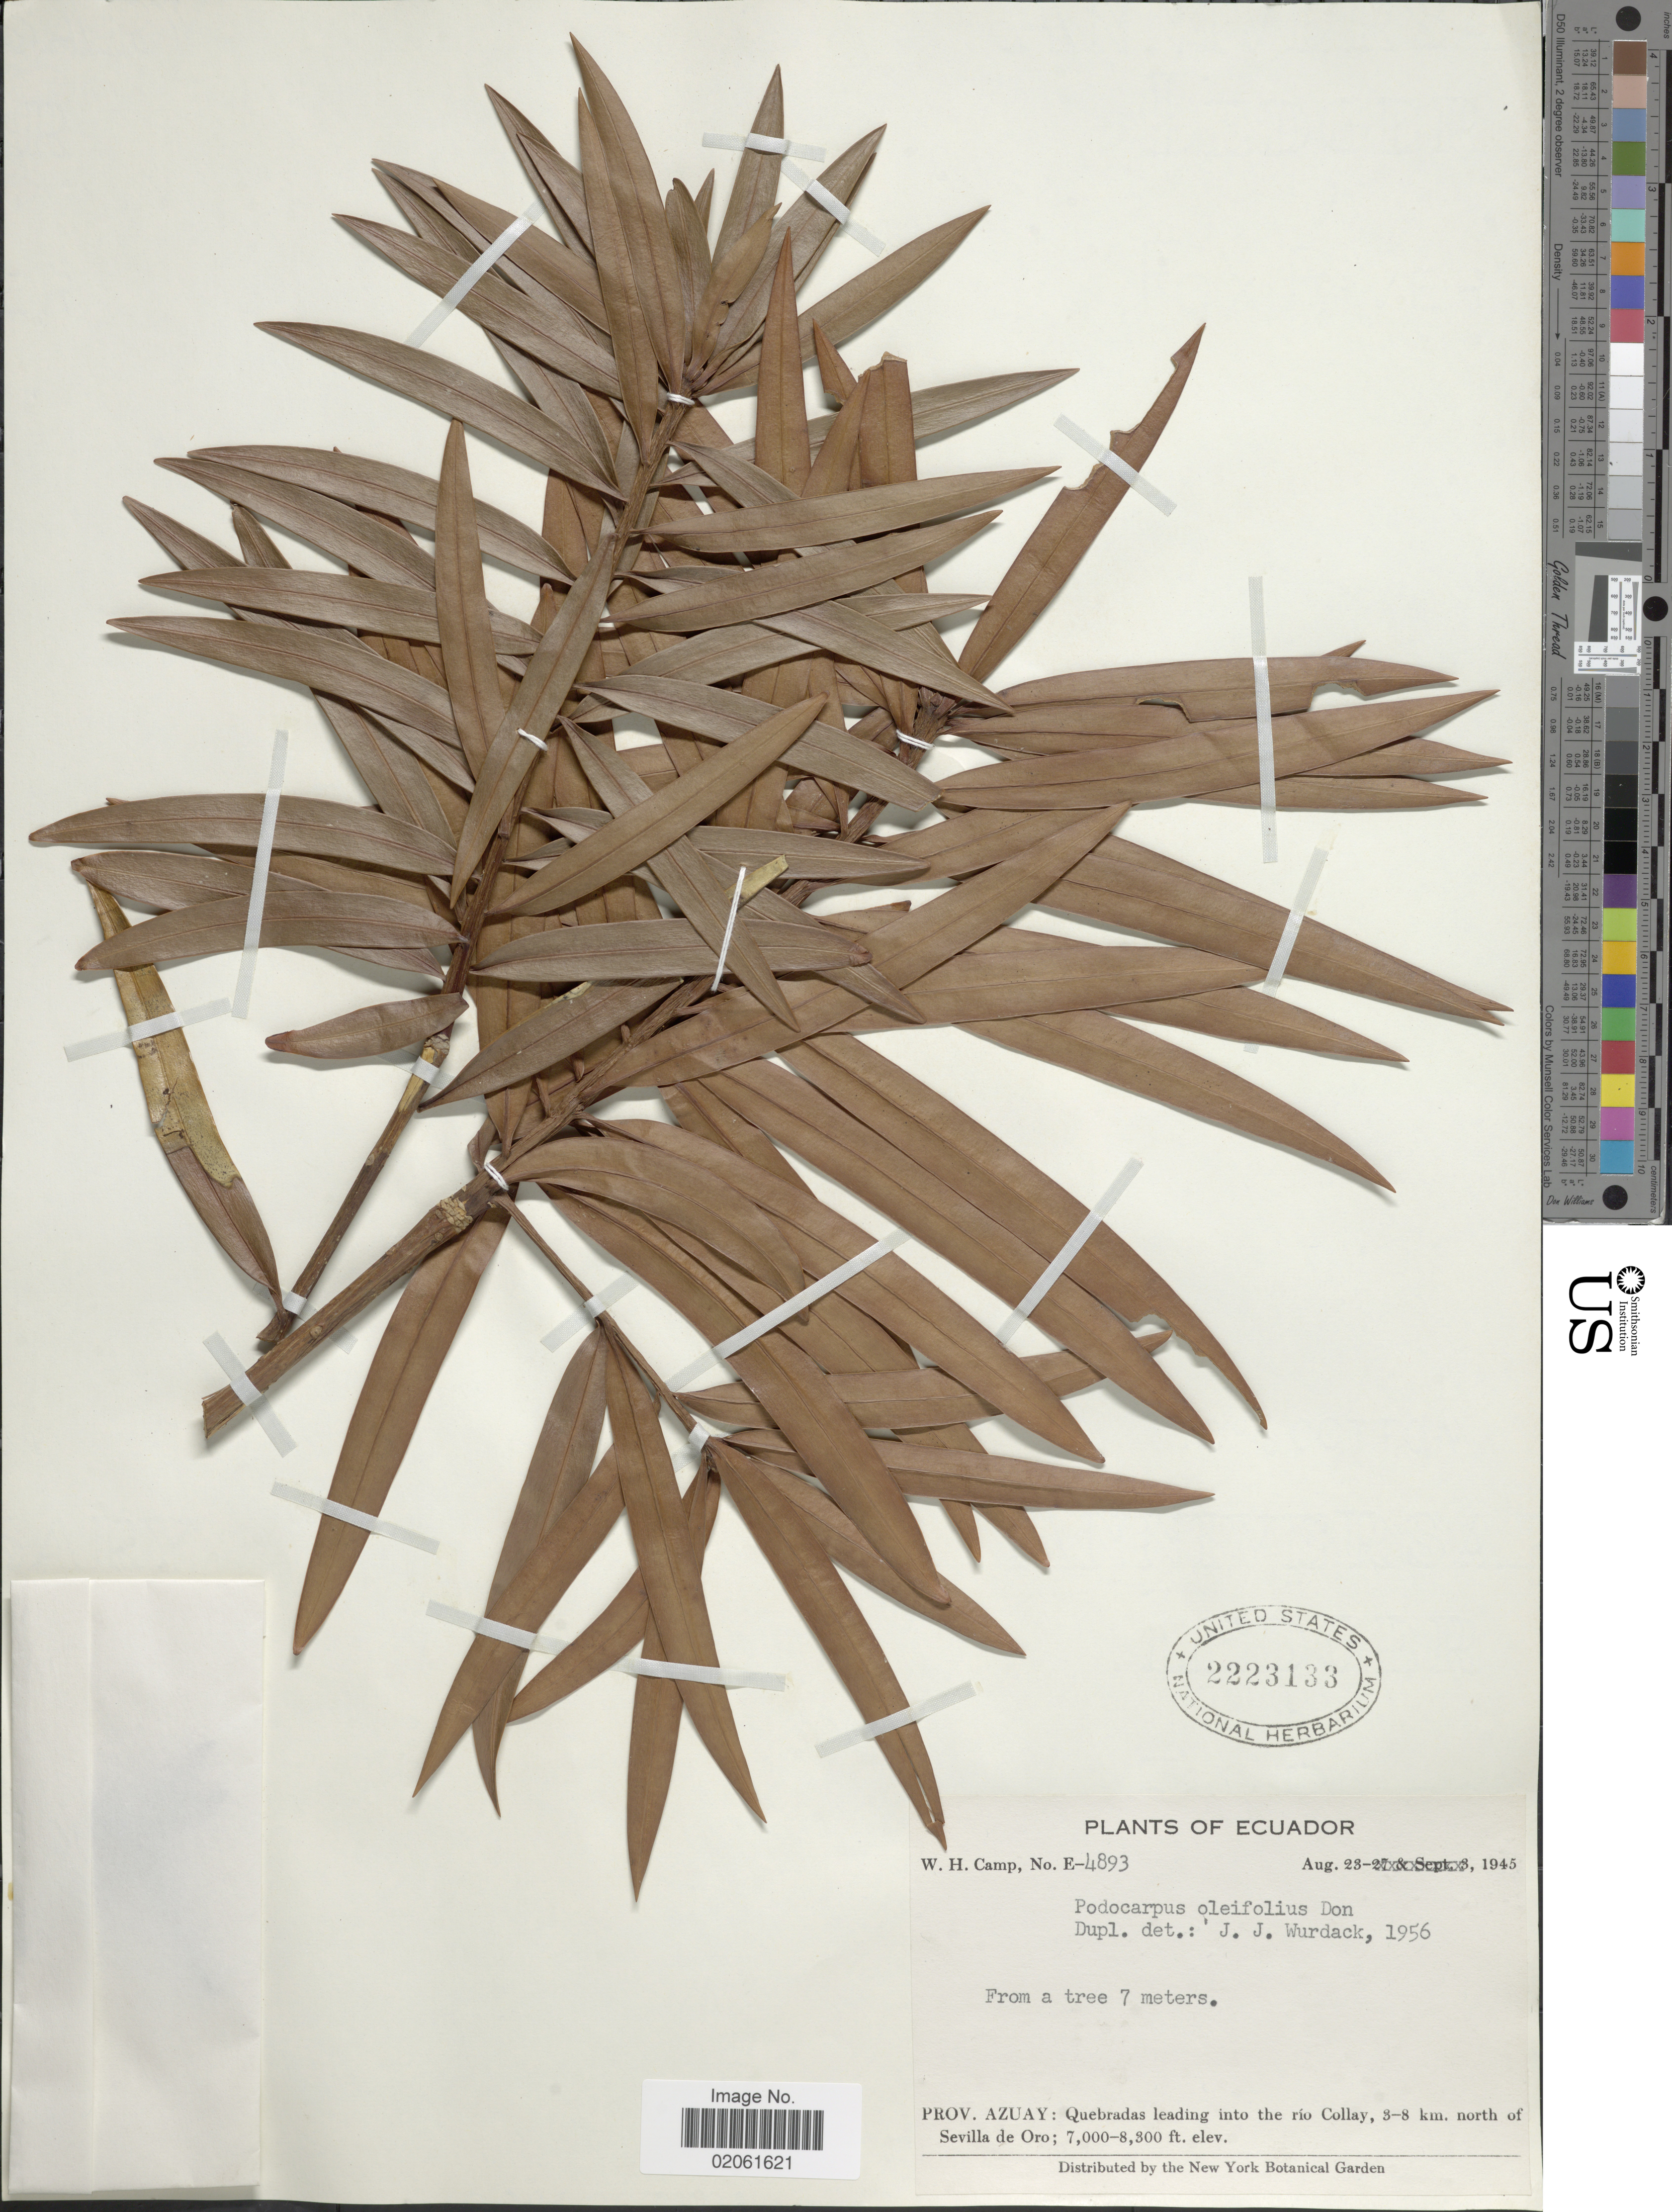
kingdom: Plantae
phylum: Tracheophyta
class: Pinopsida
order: Pinales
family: Podocarpaceae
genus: Podocarpus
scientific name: Podocarpus oleifolius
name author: D. Don ex Lamb.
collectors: W. H. Camp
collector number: E-4893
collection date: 1945-08-23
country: Ecuador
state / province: Azuay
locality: Ecuador: Prov. Azuay: Quebrada leading into the rio Collay, 3-8 km north of Sevilla de Oro.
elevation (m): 2134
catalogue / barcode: US 2223133